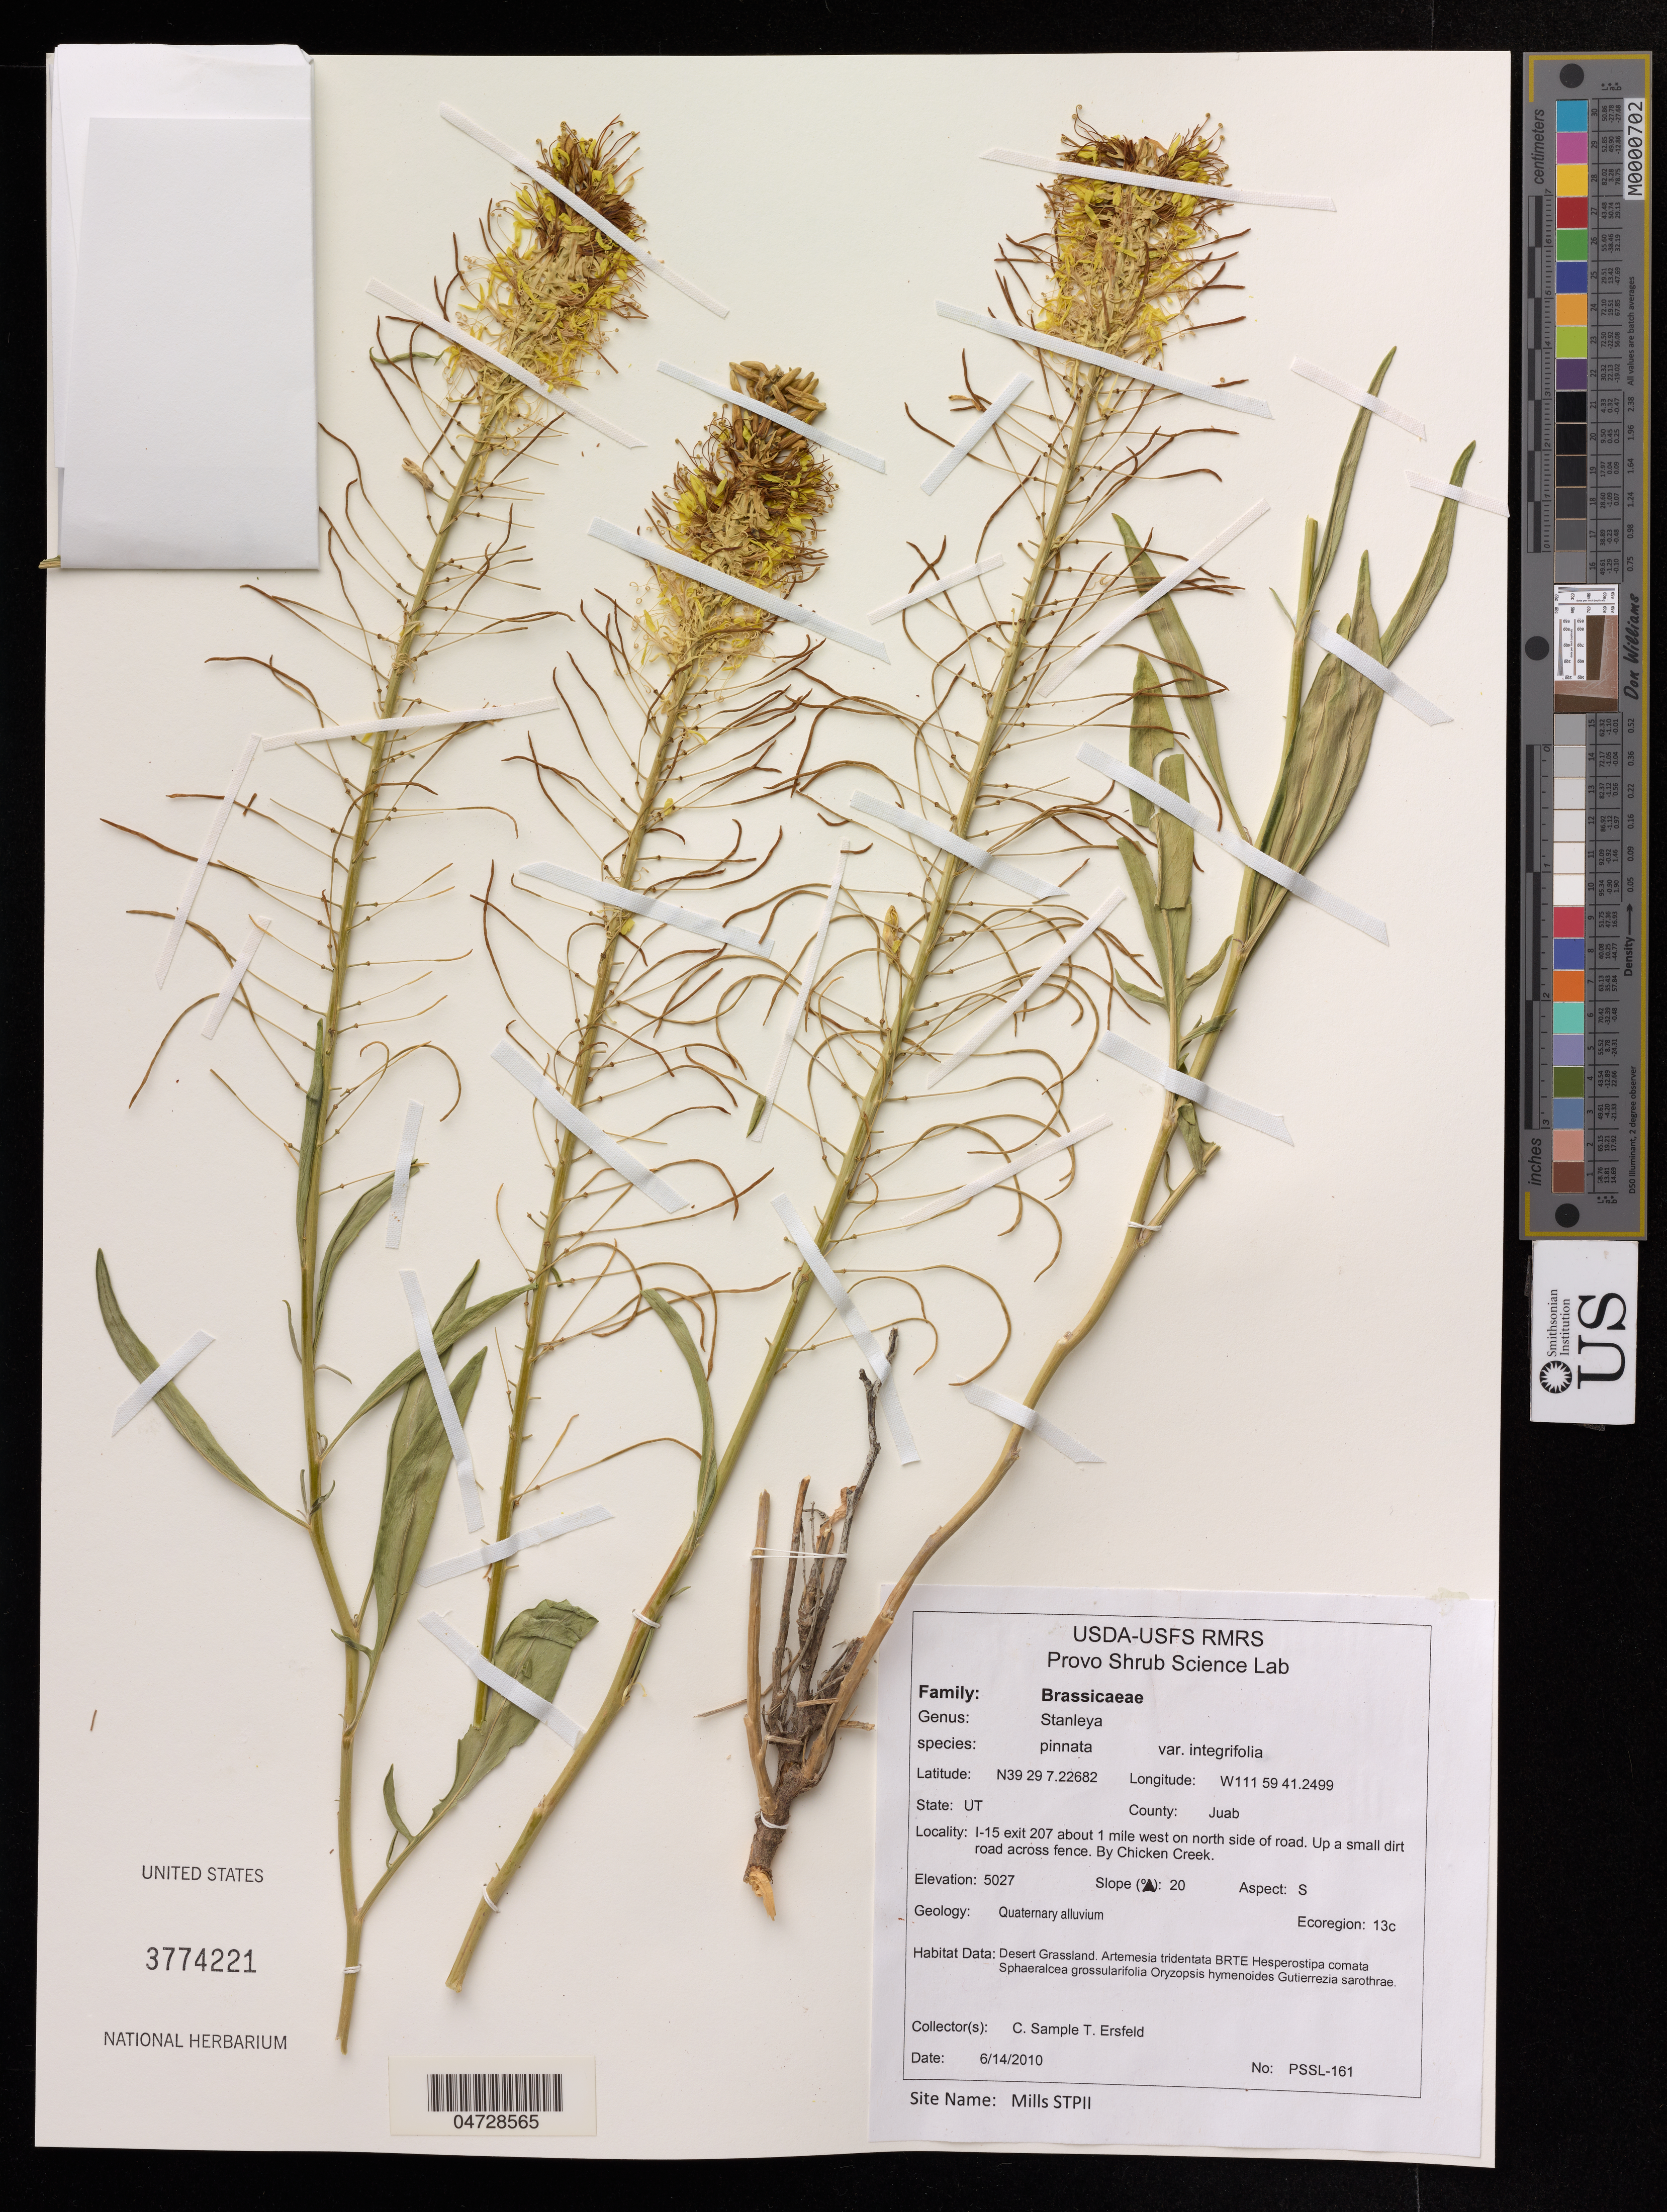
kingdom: Plantae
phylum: Tracheophyta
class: Magnoliopsida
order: Brassicales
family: Brassicaceae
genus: Stanleya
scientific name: Stanleya pinnata var. integrifolia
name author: (E. James) Rollins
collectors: C. Sample & T. Ersfeld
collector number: PSSL-161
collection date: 2010-06-14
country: United States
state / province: Utah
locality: Juab, I-15 exit 207 about 1 mile west of north side of road. Up a small dirt road across fence. By Chicken Creek.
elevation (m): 1532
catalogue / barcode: US 3774221